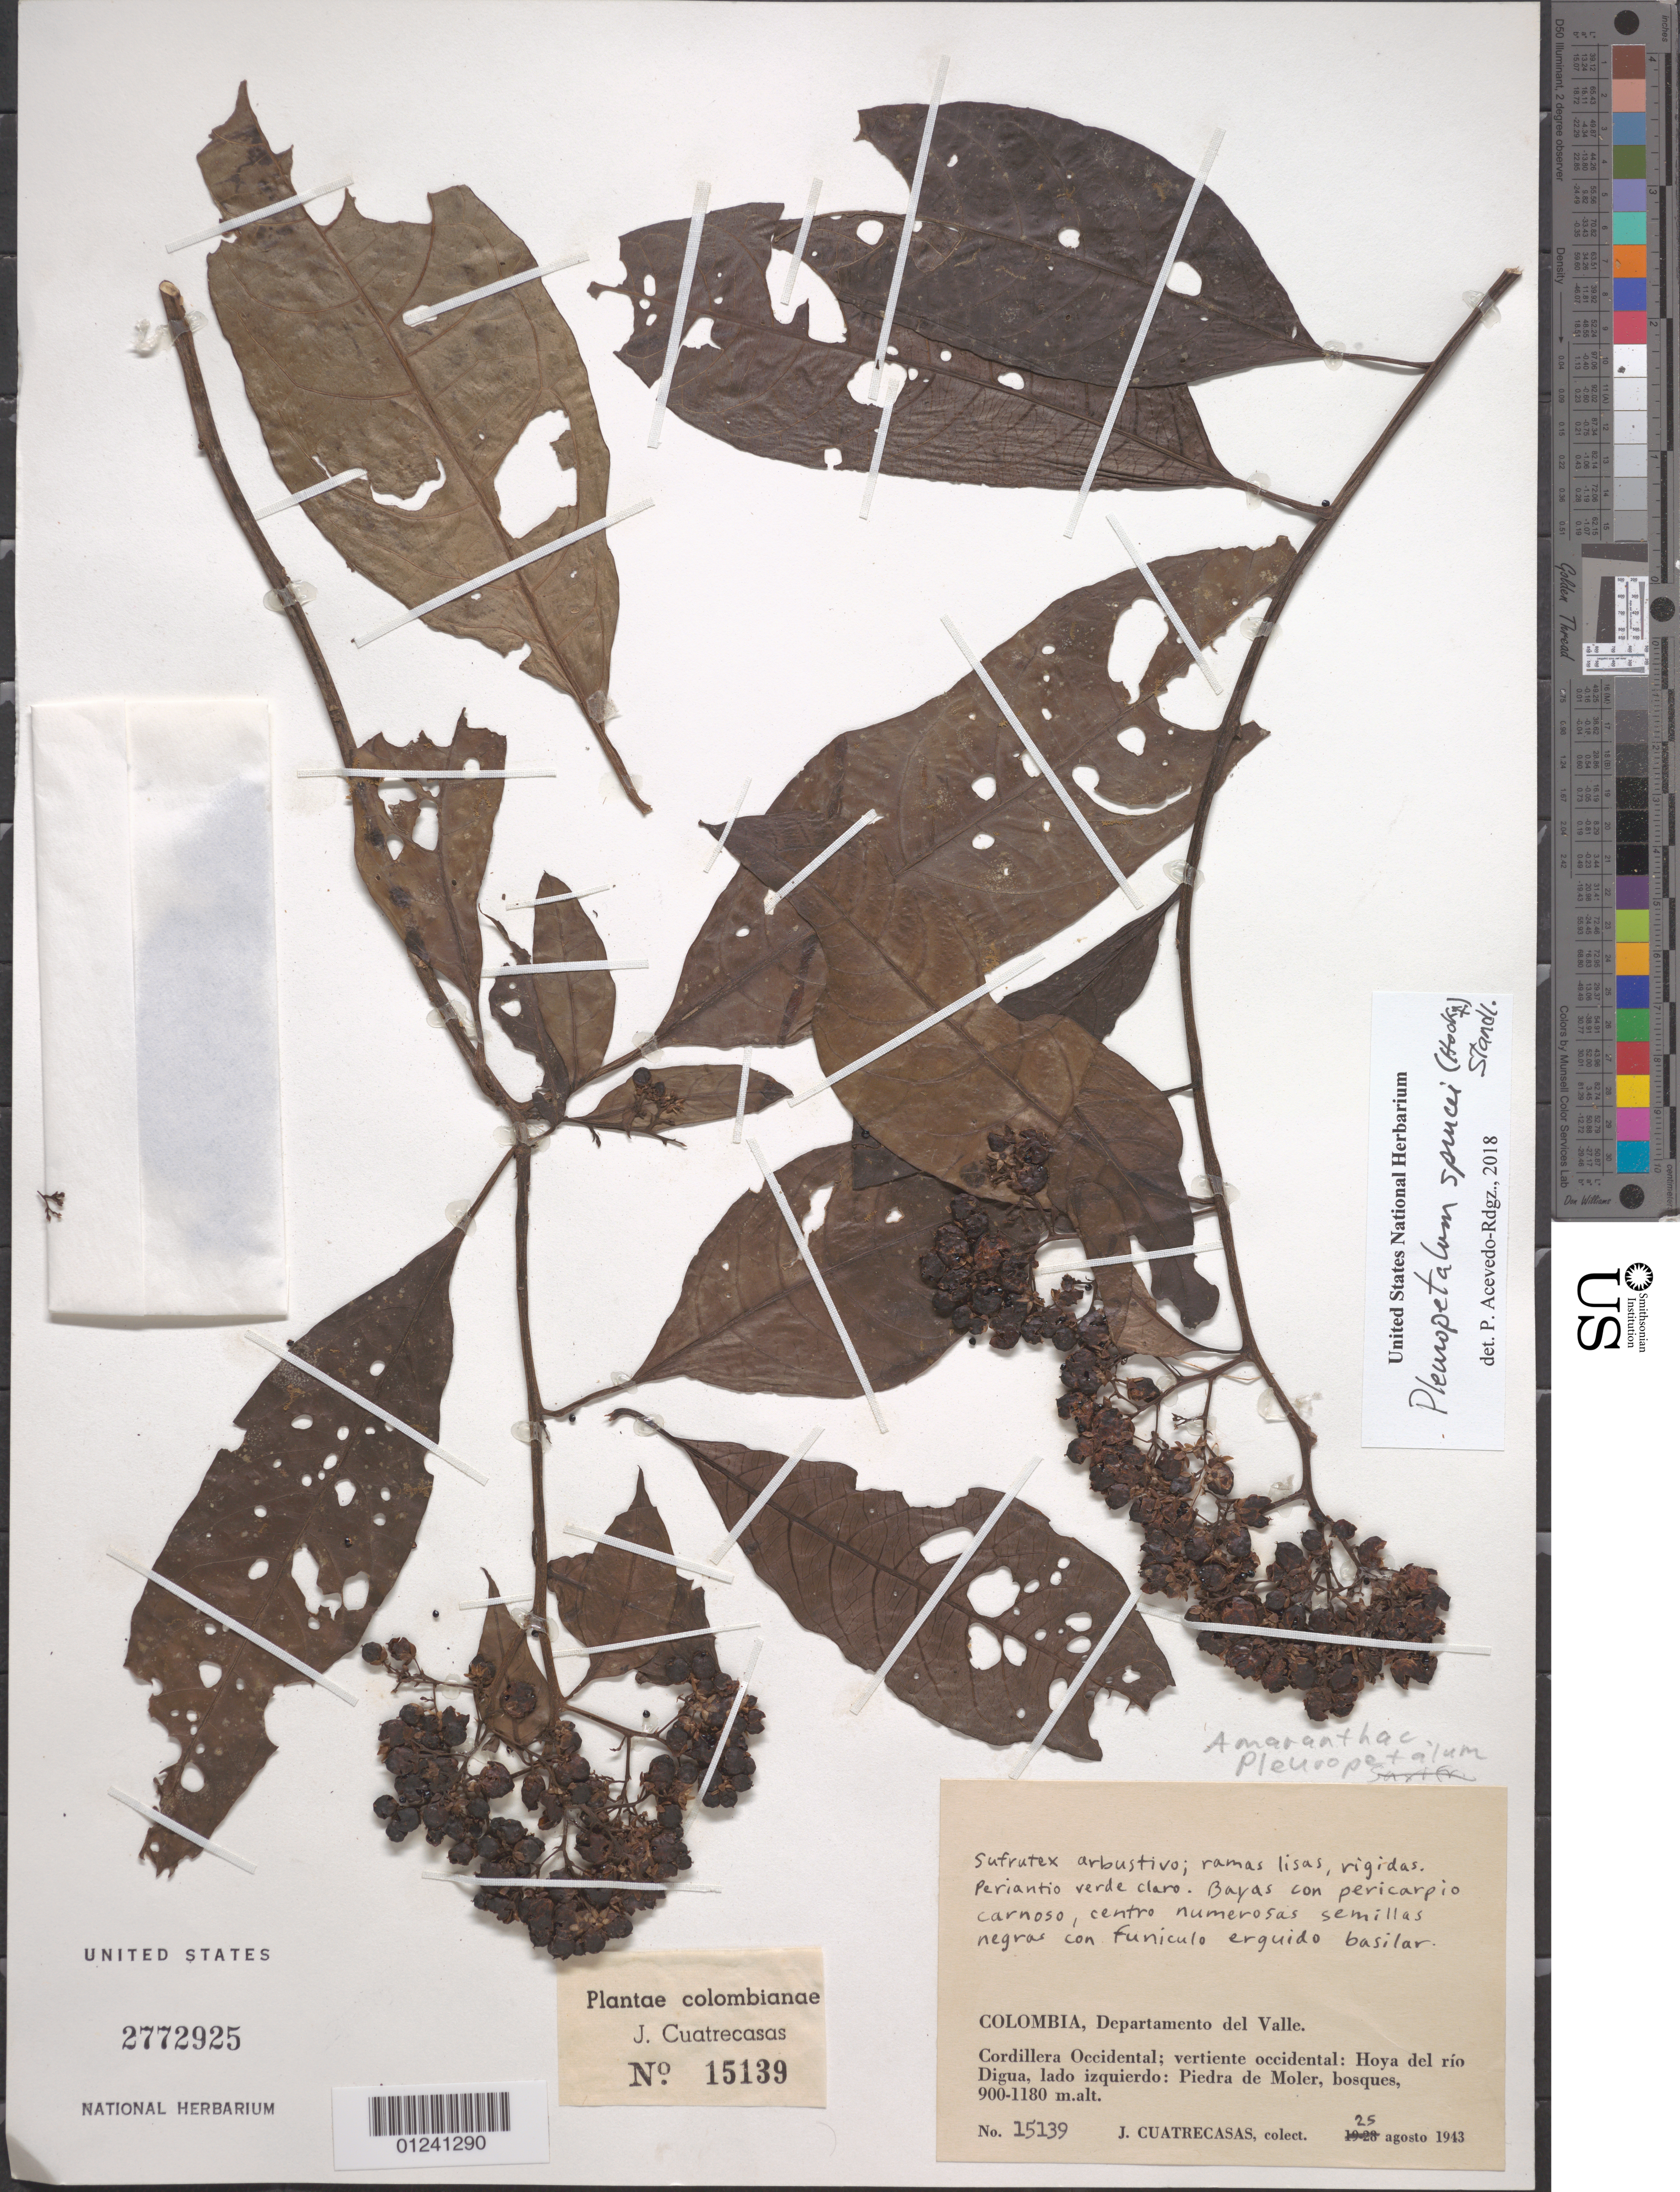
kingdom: Plantae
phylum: Tracheophyta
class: Magnoliopsida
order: Caryophyllales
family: Amaranthaceae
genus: Pleuropetalum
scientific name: Pleuropetalum sprucei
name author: (Hook. f.) Standl.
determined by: Acevedo-Rodríguez, P., (BOT), Smithsonian Institution - National Museum of Natural History (UNITED STATES)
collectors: J. Cuatrecasas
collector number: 15139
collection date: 1943-08-25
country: Colombia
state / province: Valle del Cauca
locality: Cordillera Occidental; vertiente occidental: Hoya del río Digua, lado izquierdo: Piedra de Moler.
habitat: bosques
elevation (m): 900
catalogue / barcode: US 2772925